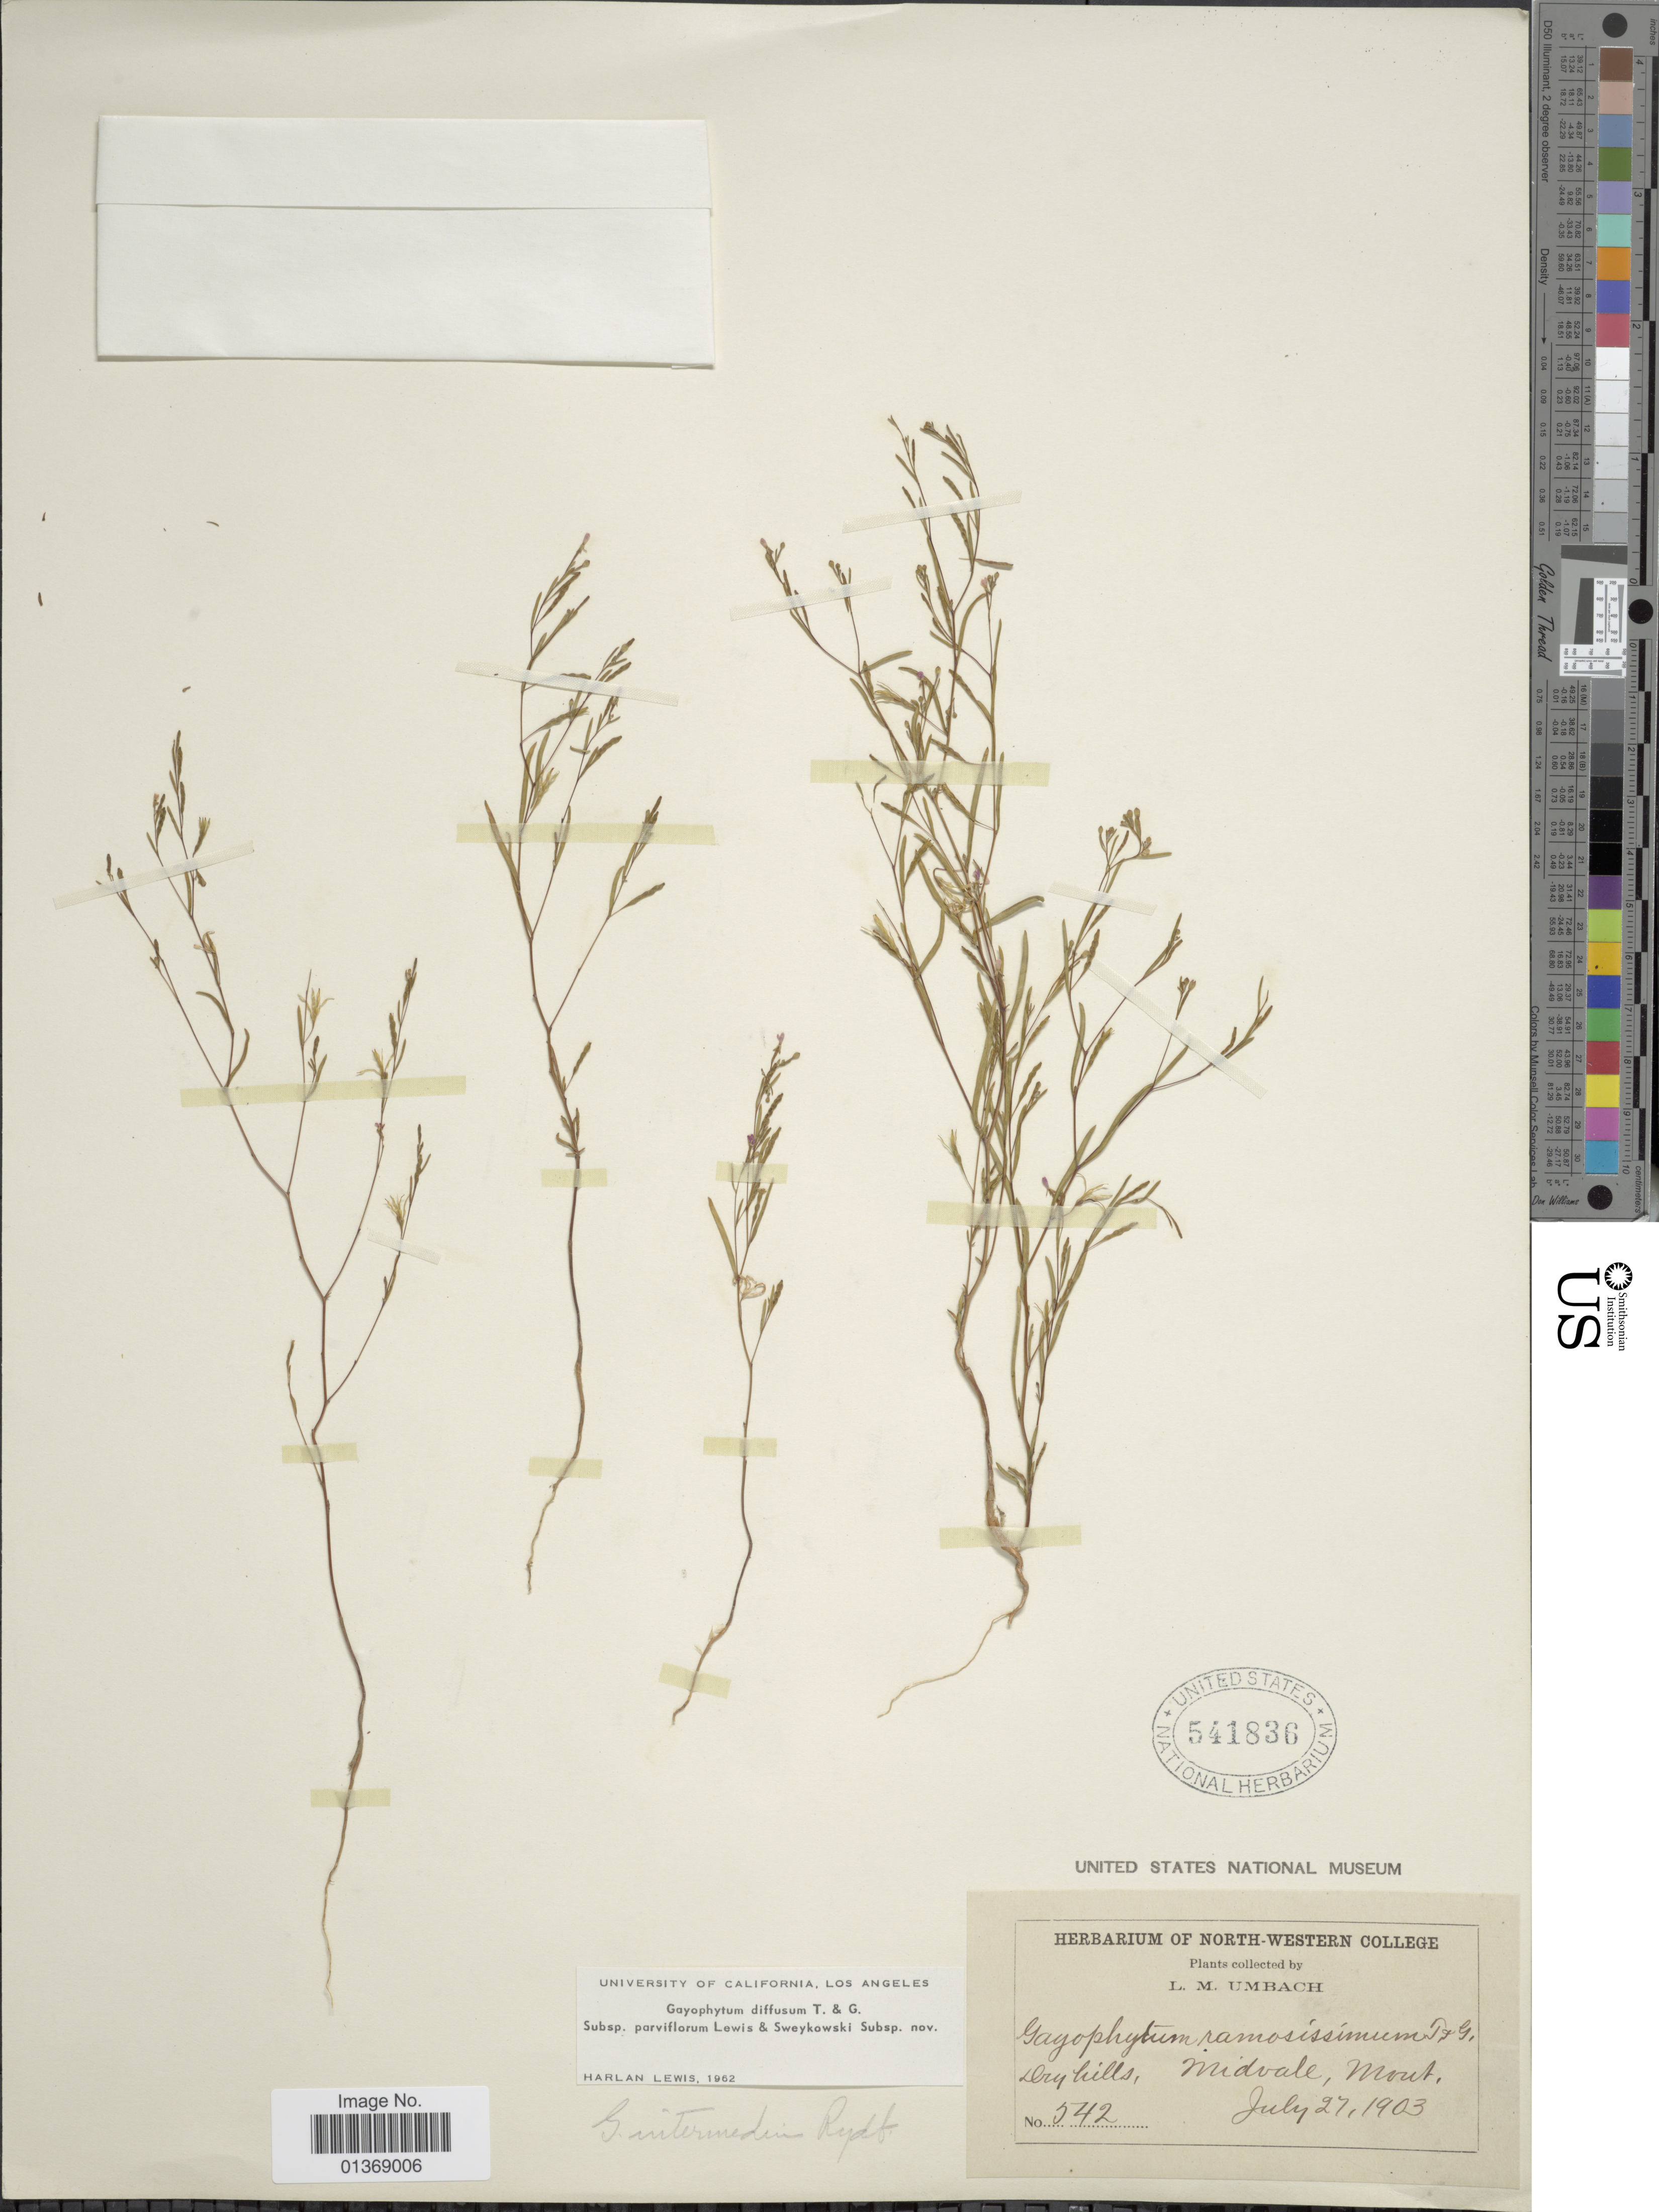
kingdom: Plantae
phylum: Tracheophyta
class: Magnoliopsida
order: Myrtales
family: Onagraceae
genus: Gayophytum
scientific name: Gayophytum diffusum subsp. parviflorum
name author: F. H. Lewis & Szweyk.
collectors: L. M. Umbach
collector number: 542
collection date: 1903-07-27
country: United States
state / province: Montana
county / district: Lincoln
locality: Dry hills, Midvale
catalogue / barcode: US 541836